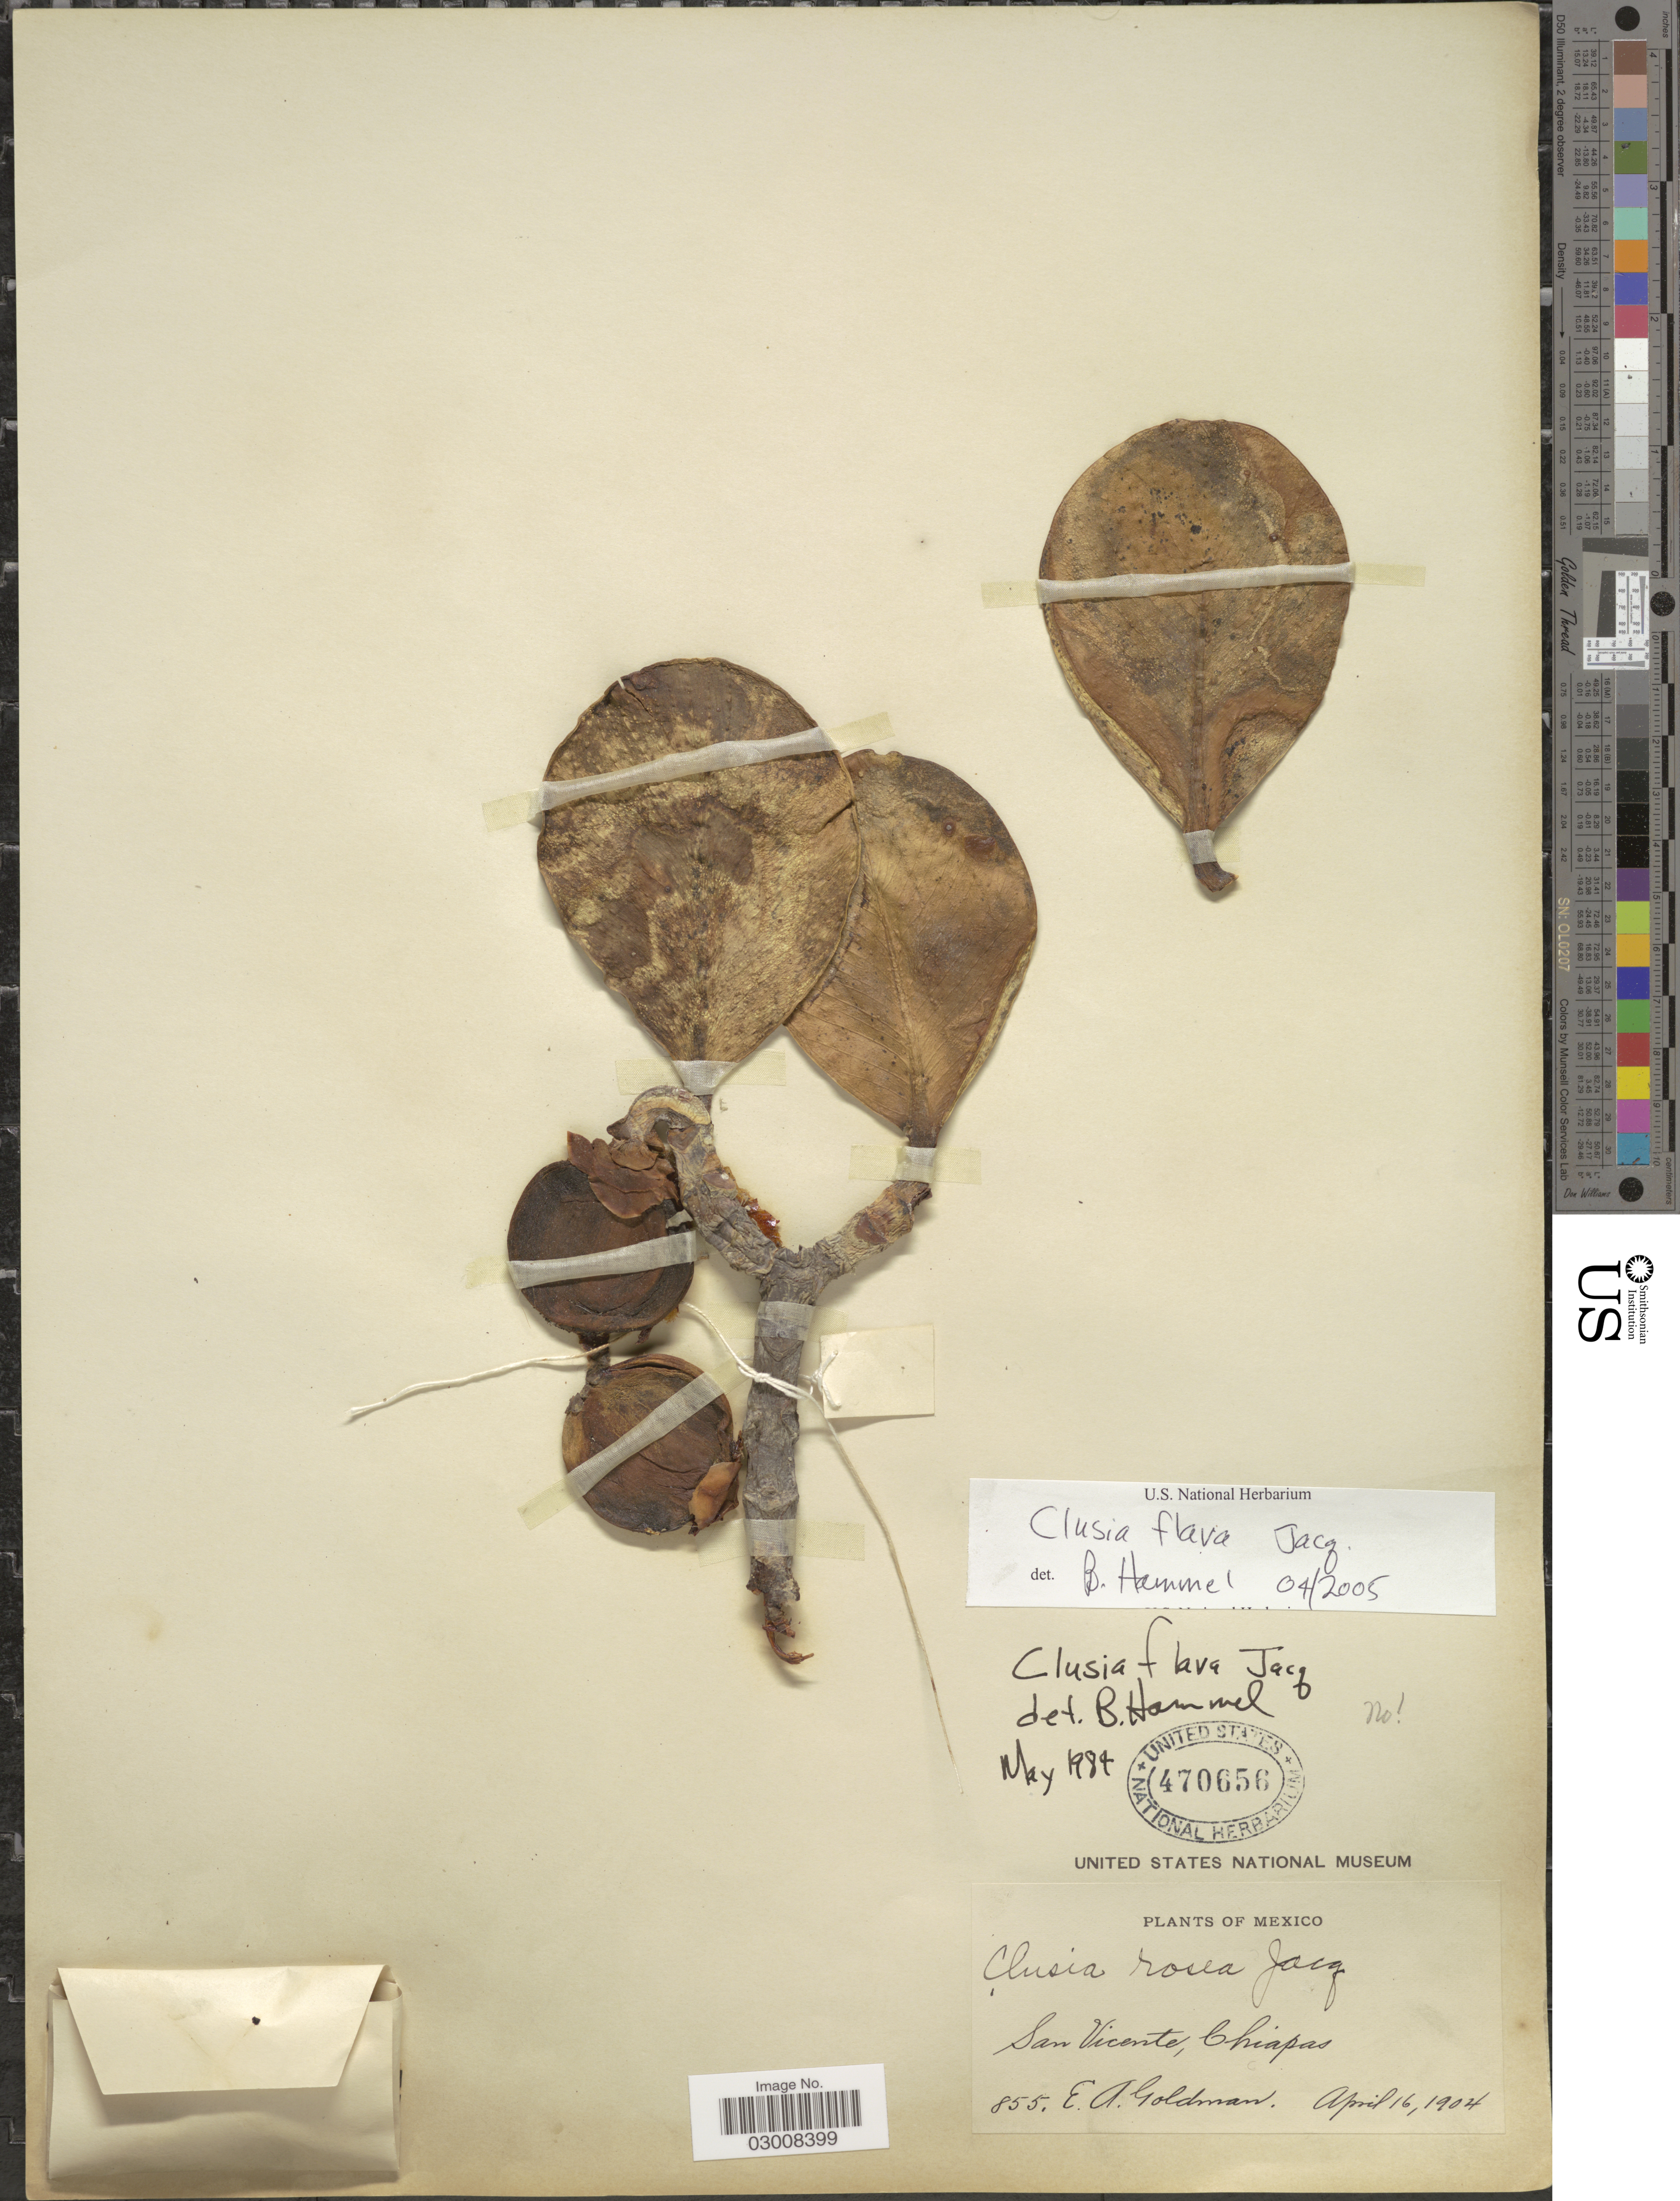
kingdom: Plantae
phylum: Tracheophyta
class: Magnoliopsida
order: Malpighiales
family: Clusiaceae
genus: Clusia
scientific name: Clusia flava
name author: Jacq.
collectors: E. A. Goldman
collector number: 855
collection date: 1904-04-16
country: Mexico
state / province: Chiapas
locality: San Vicente.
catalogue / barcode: US 470656